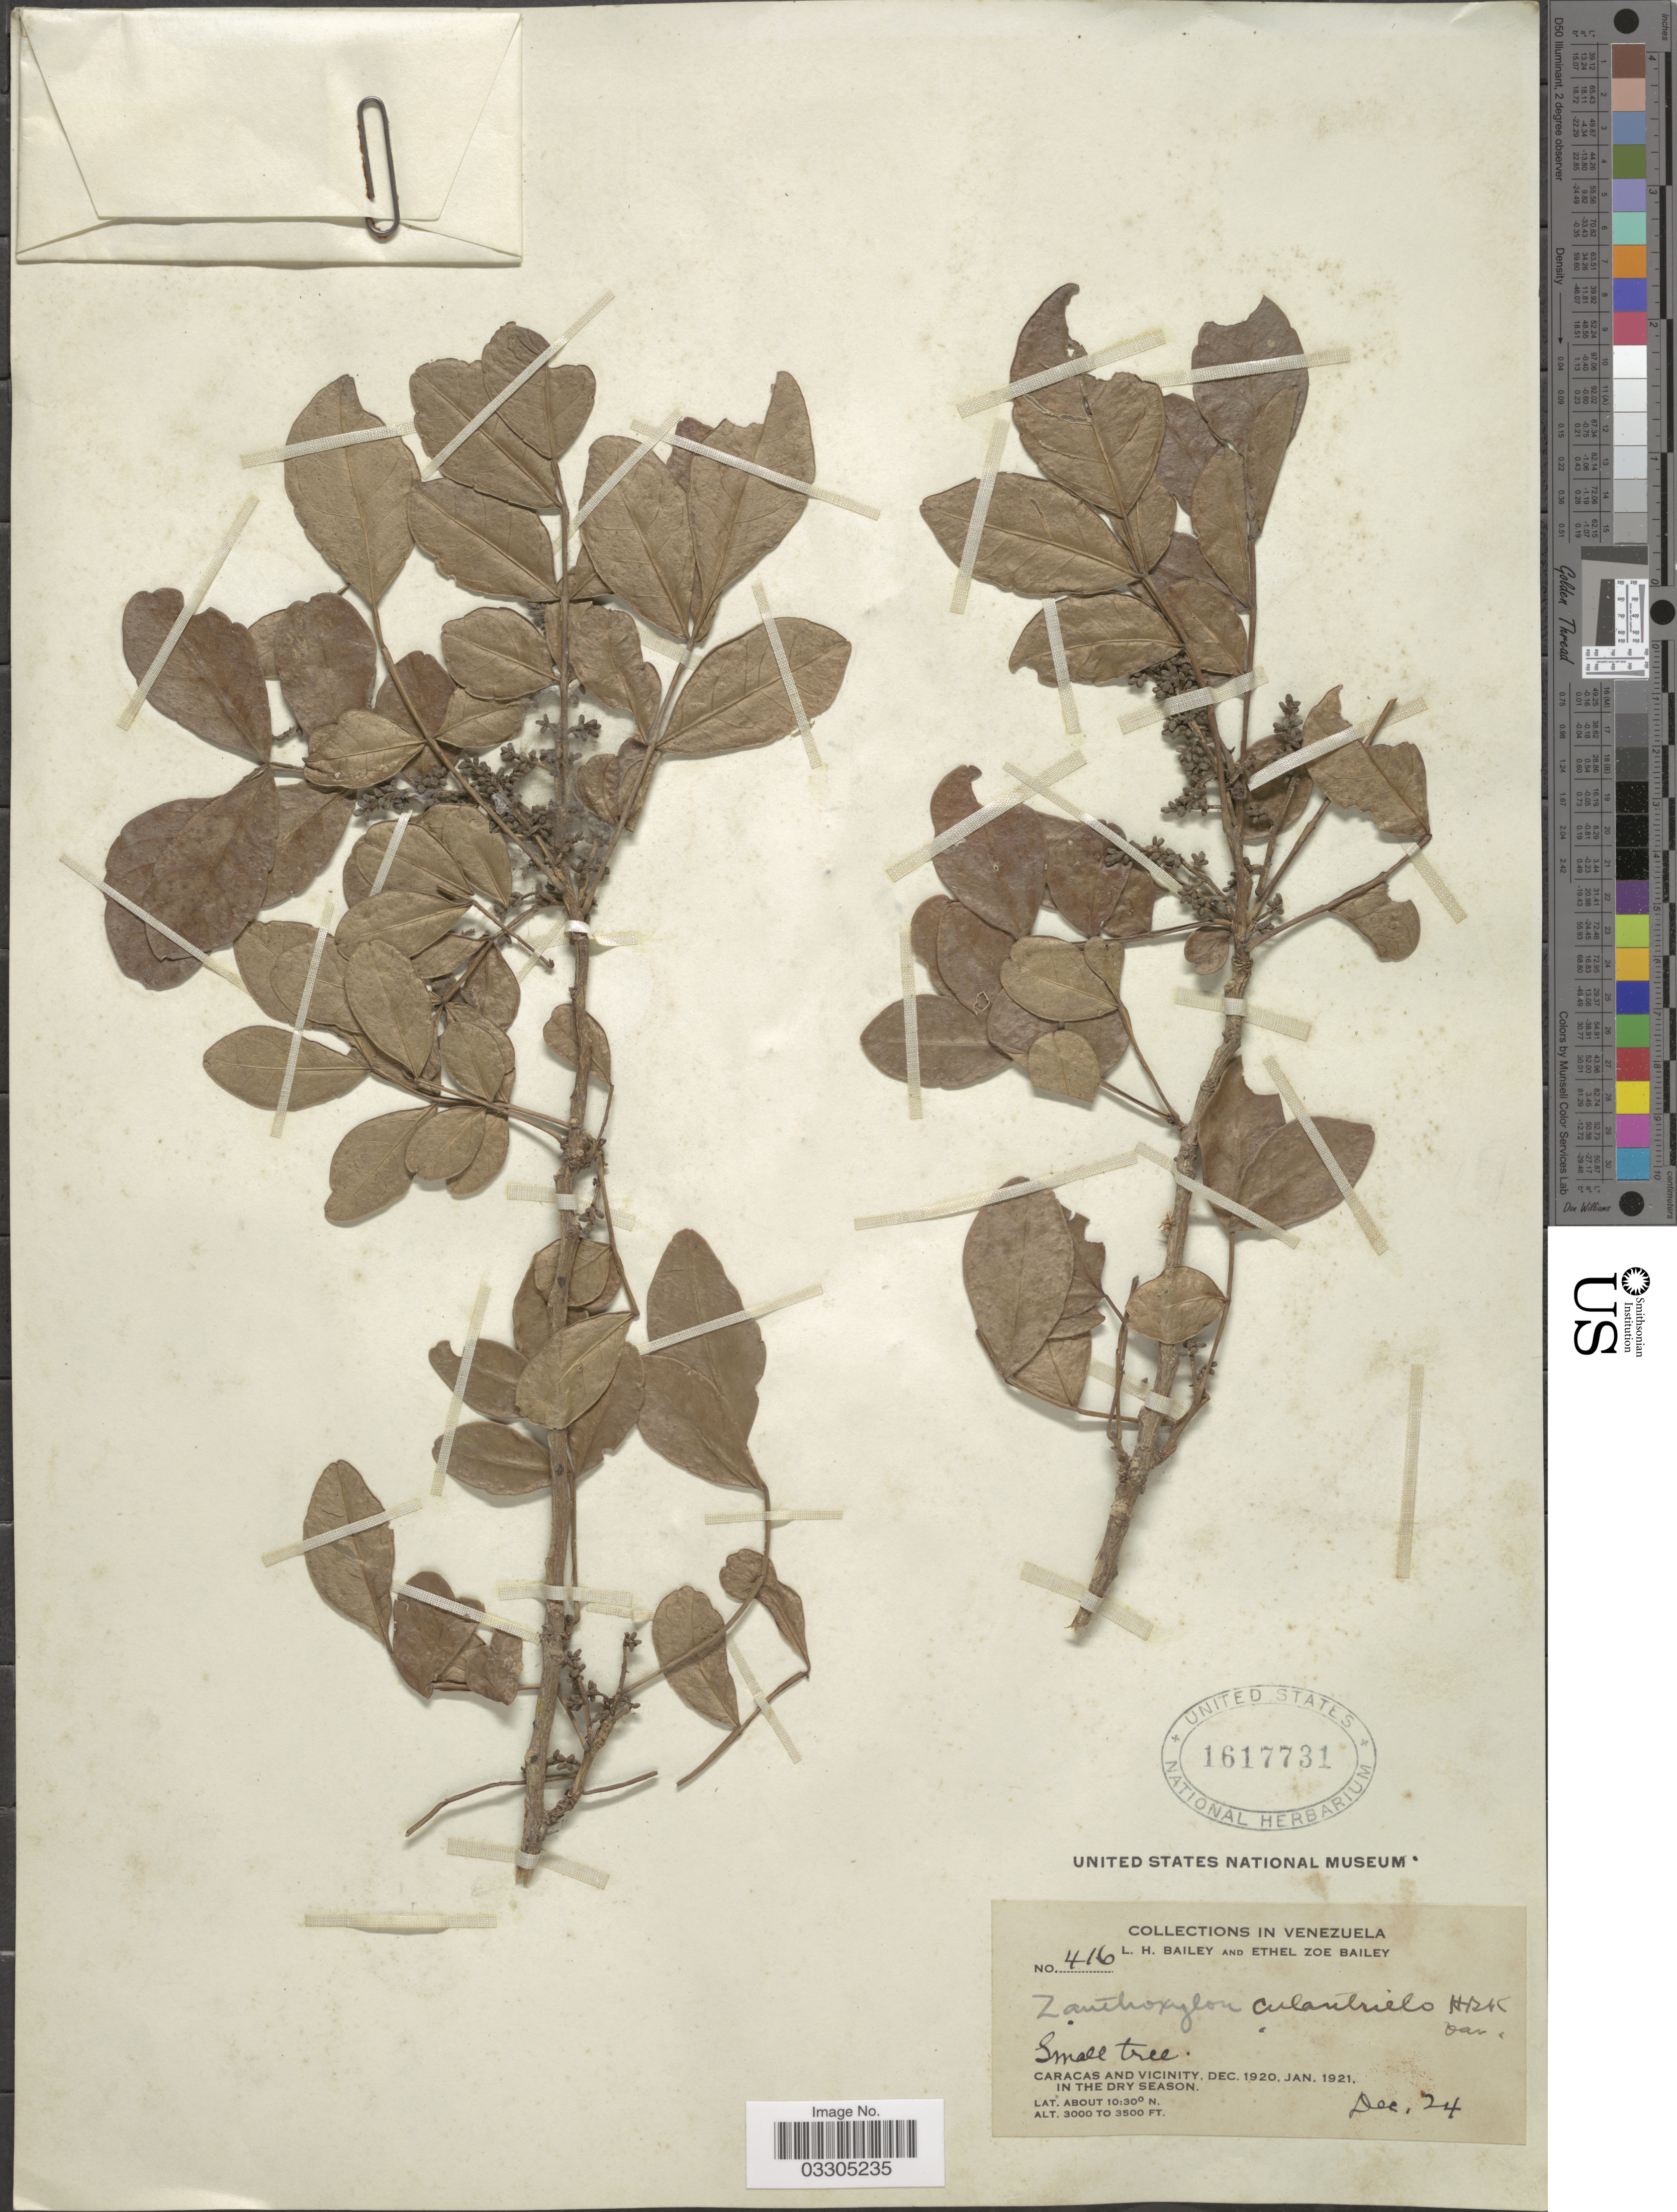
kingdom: Plantae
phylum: Tracheophyta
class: Magnoliopsida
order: Sapindales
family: Rutaceae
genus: Zanthoxylum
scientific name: Zanthoxylum culantrillo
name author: Kunth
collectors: L. H. Bailey & E. Z. Bailey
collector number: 416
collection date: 1920-12-24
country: Venezuela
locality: Caracas and vicinity.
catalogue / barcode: US 1617731